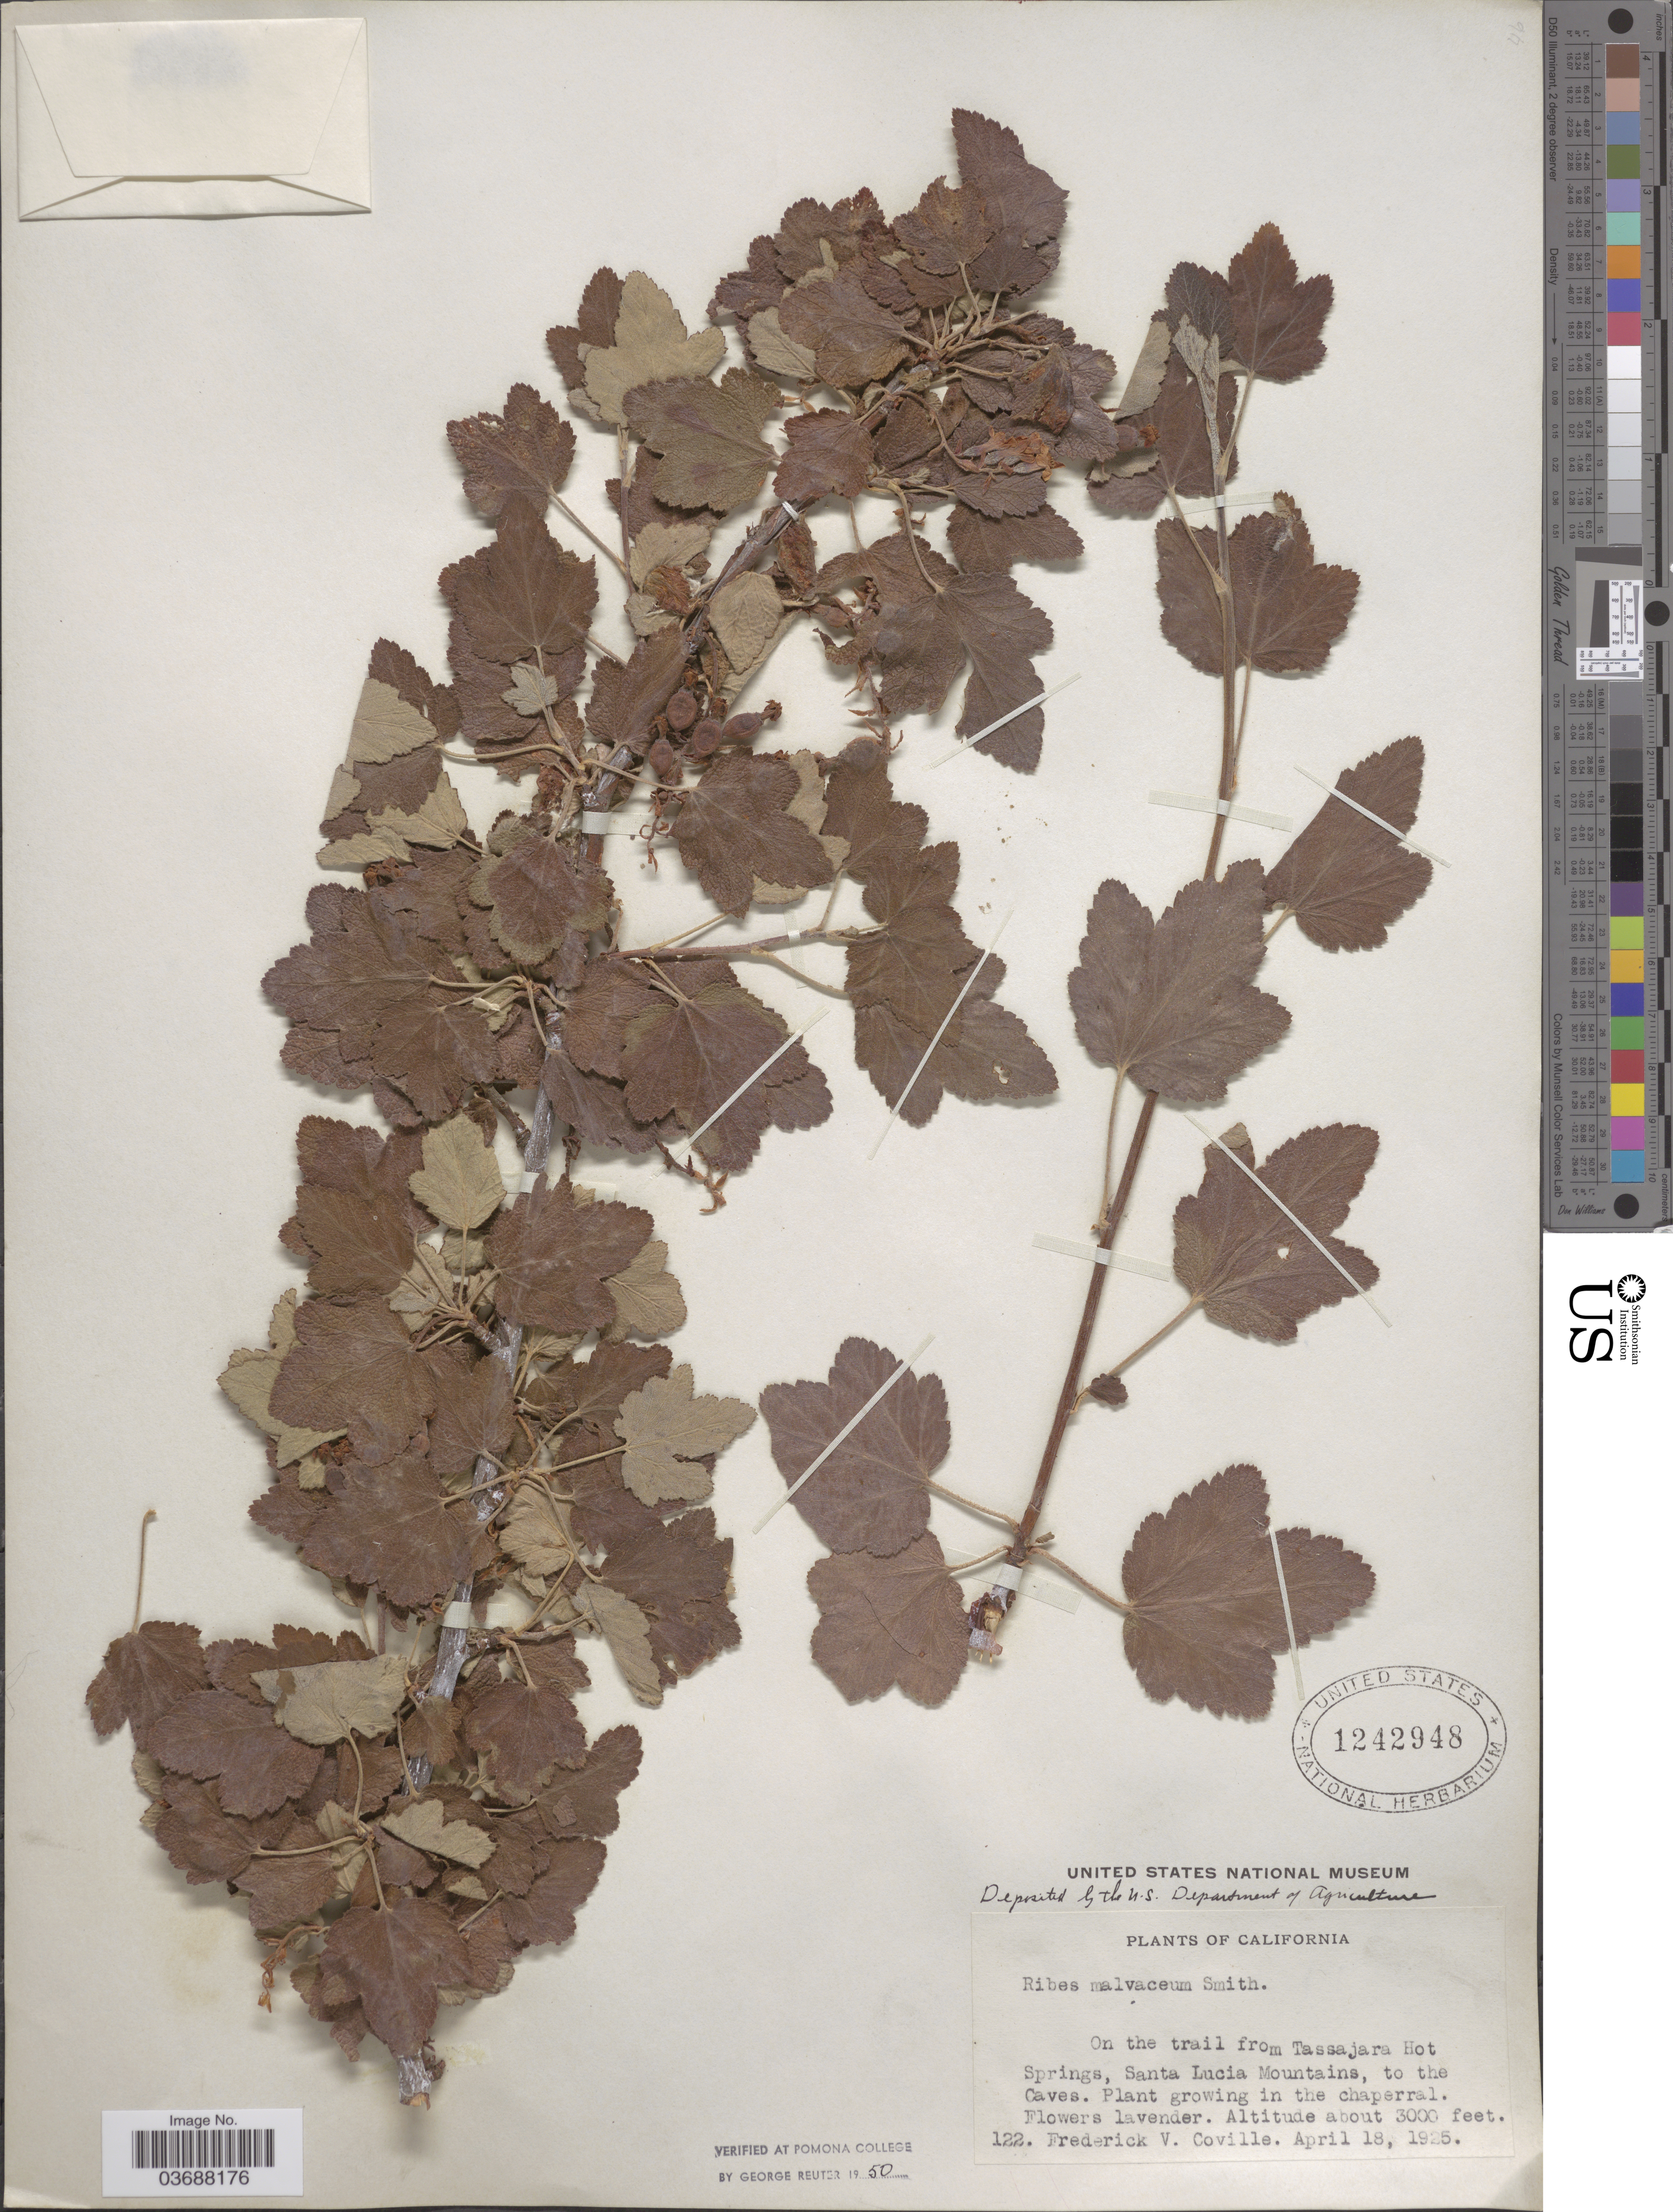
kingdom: Plantae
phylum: Tracheophyta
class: Magnoliopsida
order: Saxifragales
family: Grossulariaceae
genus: Ribes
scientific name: Ribes malvaceum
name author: Sm.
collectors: F. V. Coville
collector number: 122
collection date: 1925-04-18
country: United States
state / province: California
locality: On the trail from Tessajara Hot Springs, Santa Lucia Mountains, to the Caves.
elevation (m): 914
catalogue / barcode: US 1242948